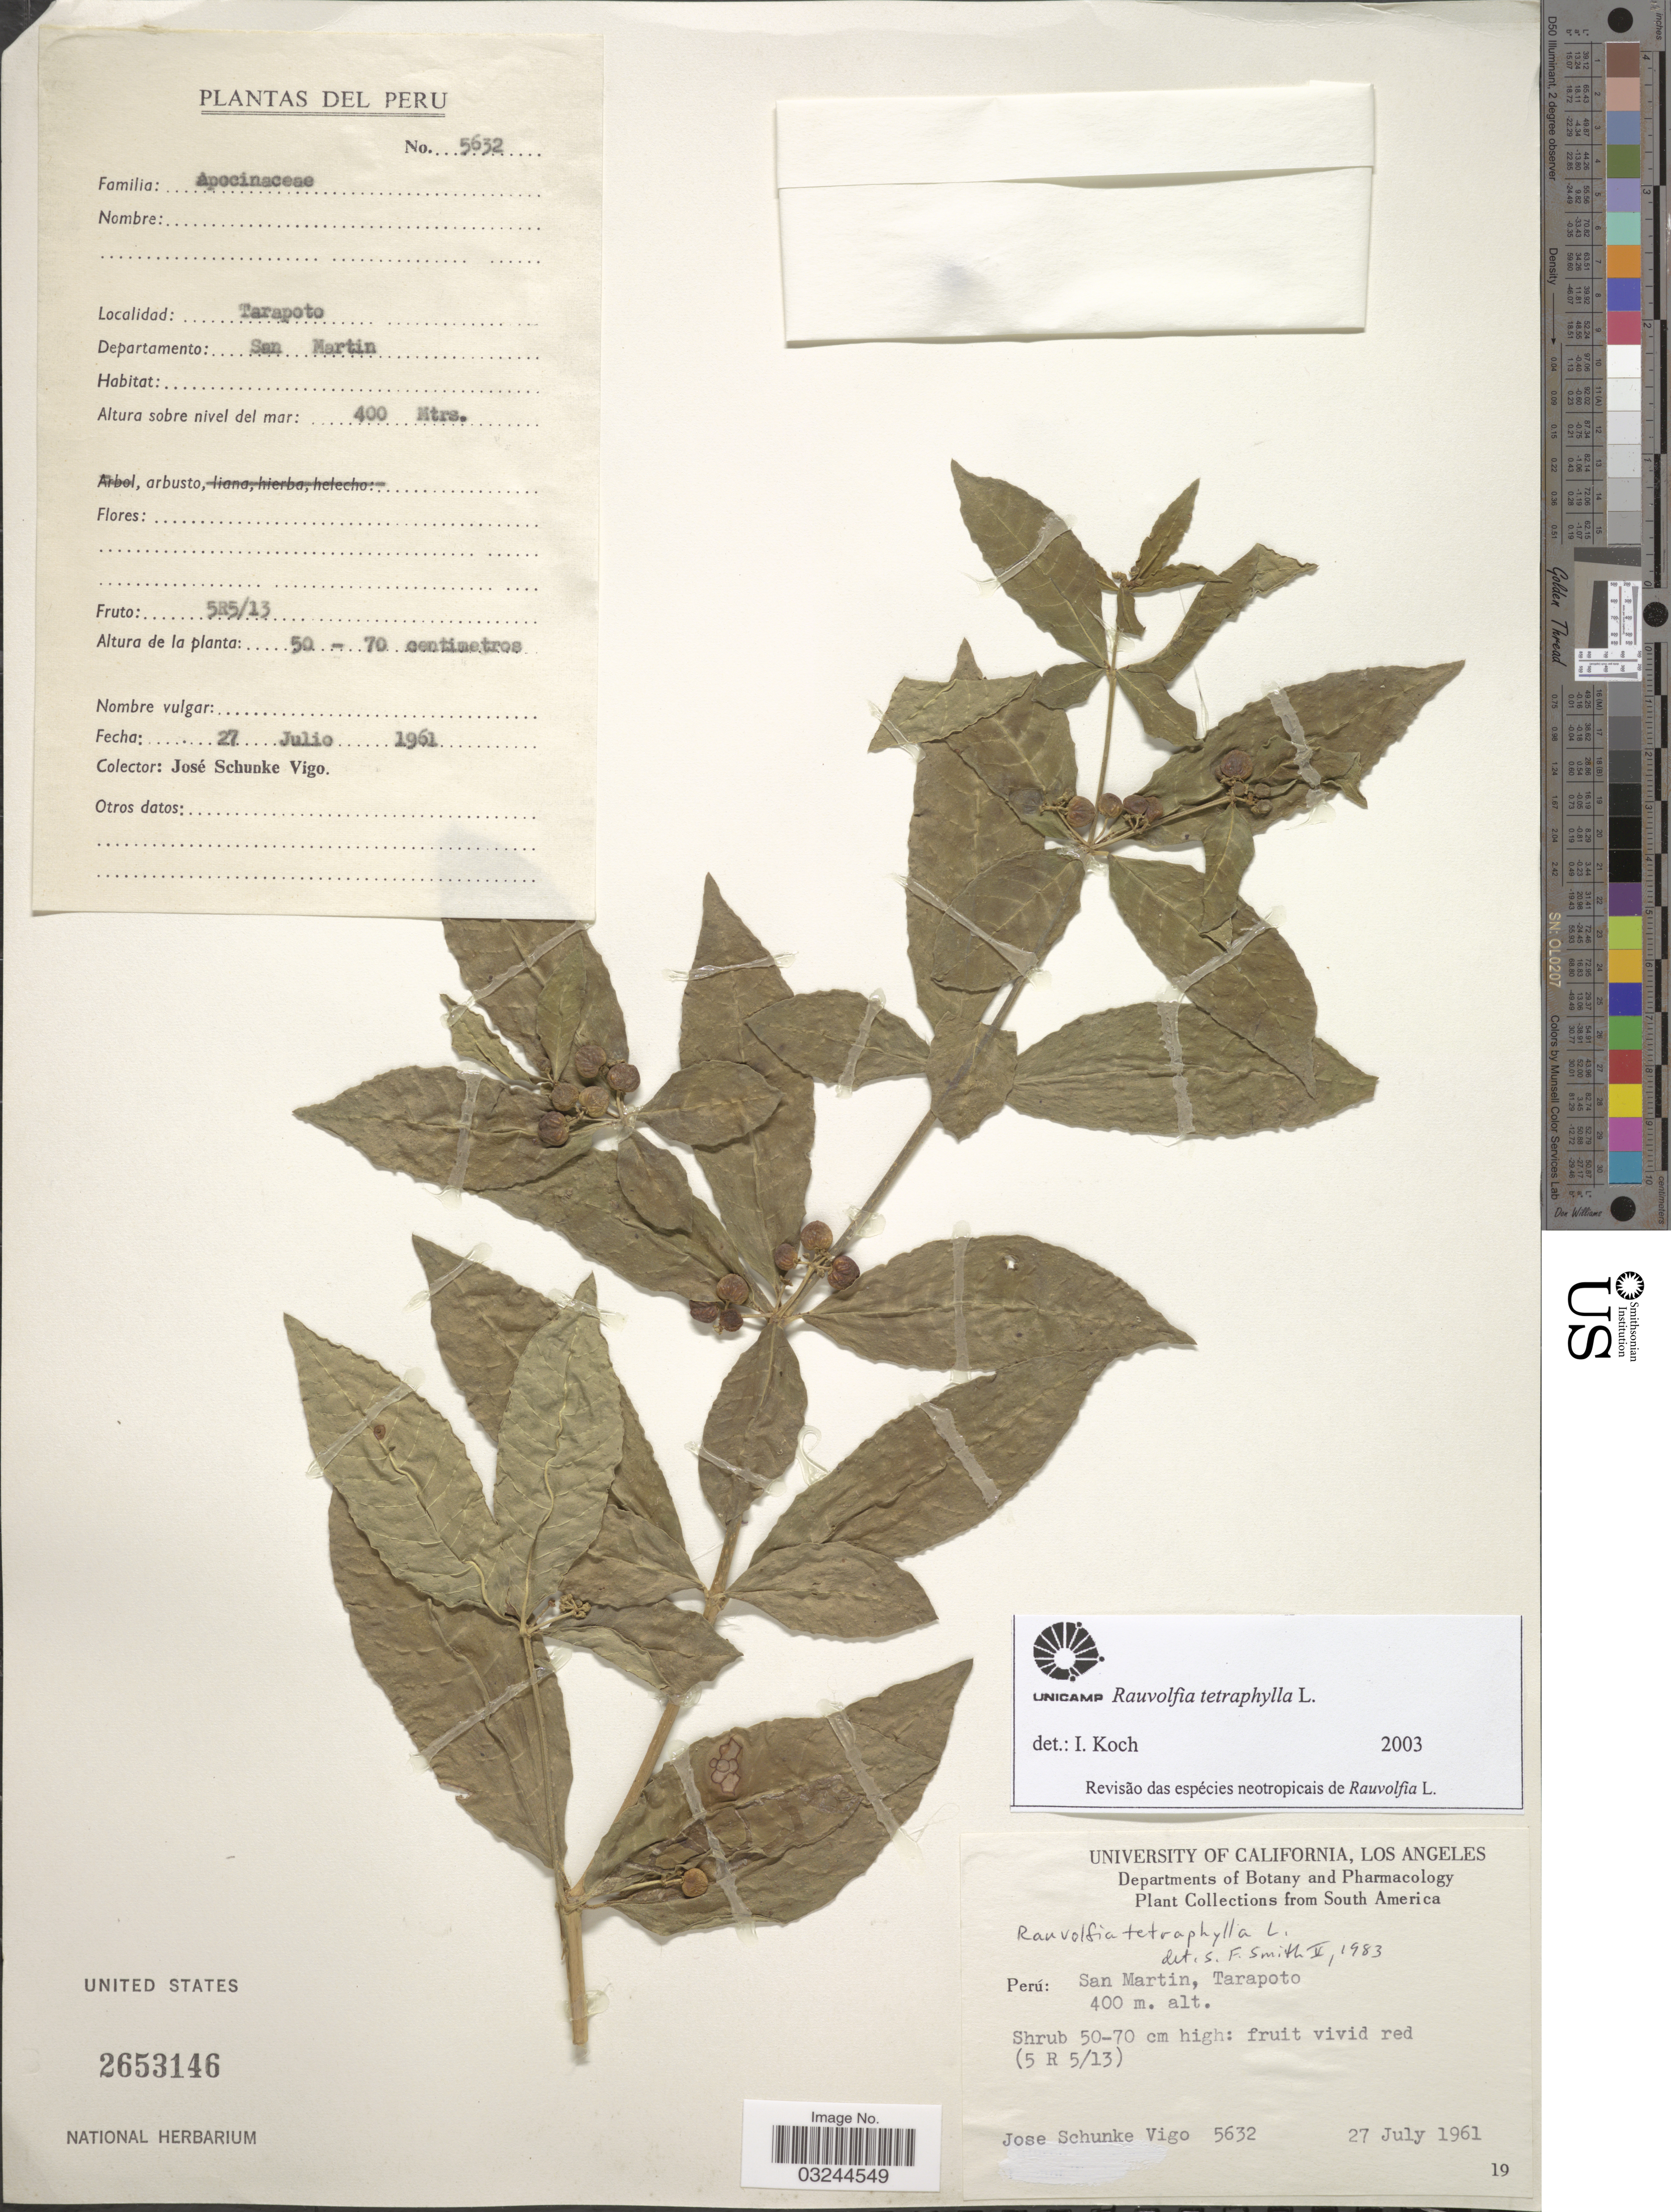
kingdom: Plantae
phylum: Tracheophyta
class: Magnoliopsida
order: Gentianales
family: Apocynaceae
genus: Rauvolfia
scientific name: Rauvolfia tetraphylla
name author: L.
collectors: J. Schunke Vigo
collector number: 5632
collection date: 1961-07-27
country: Peru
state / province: San Martín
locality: Tarapoto. Departamento: San Martin.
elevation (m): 400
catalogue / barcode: US 2653146